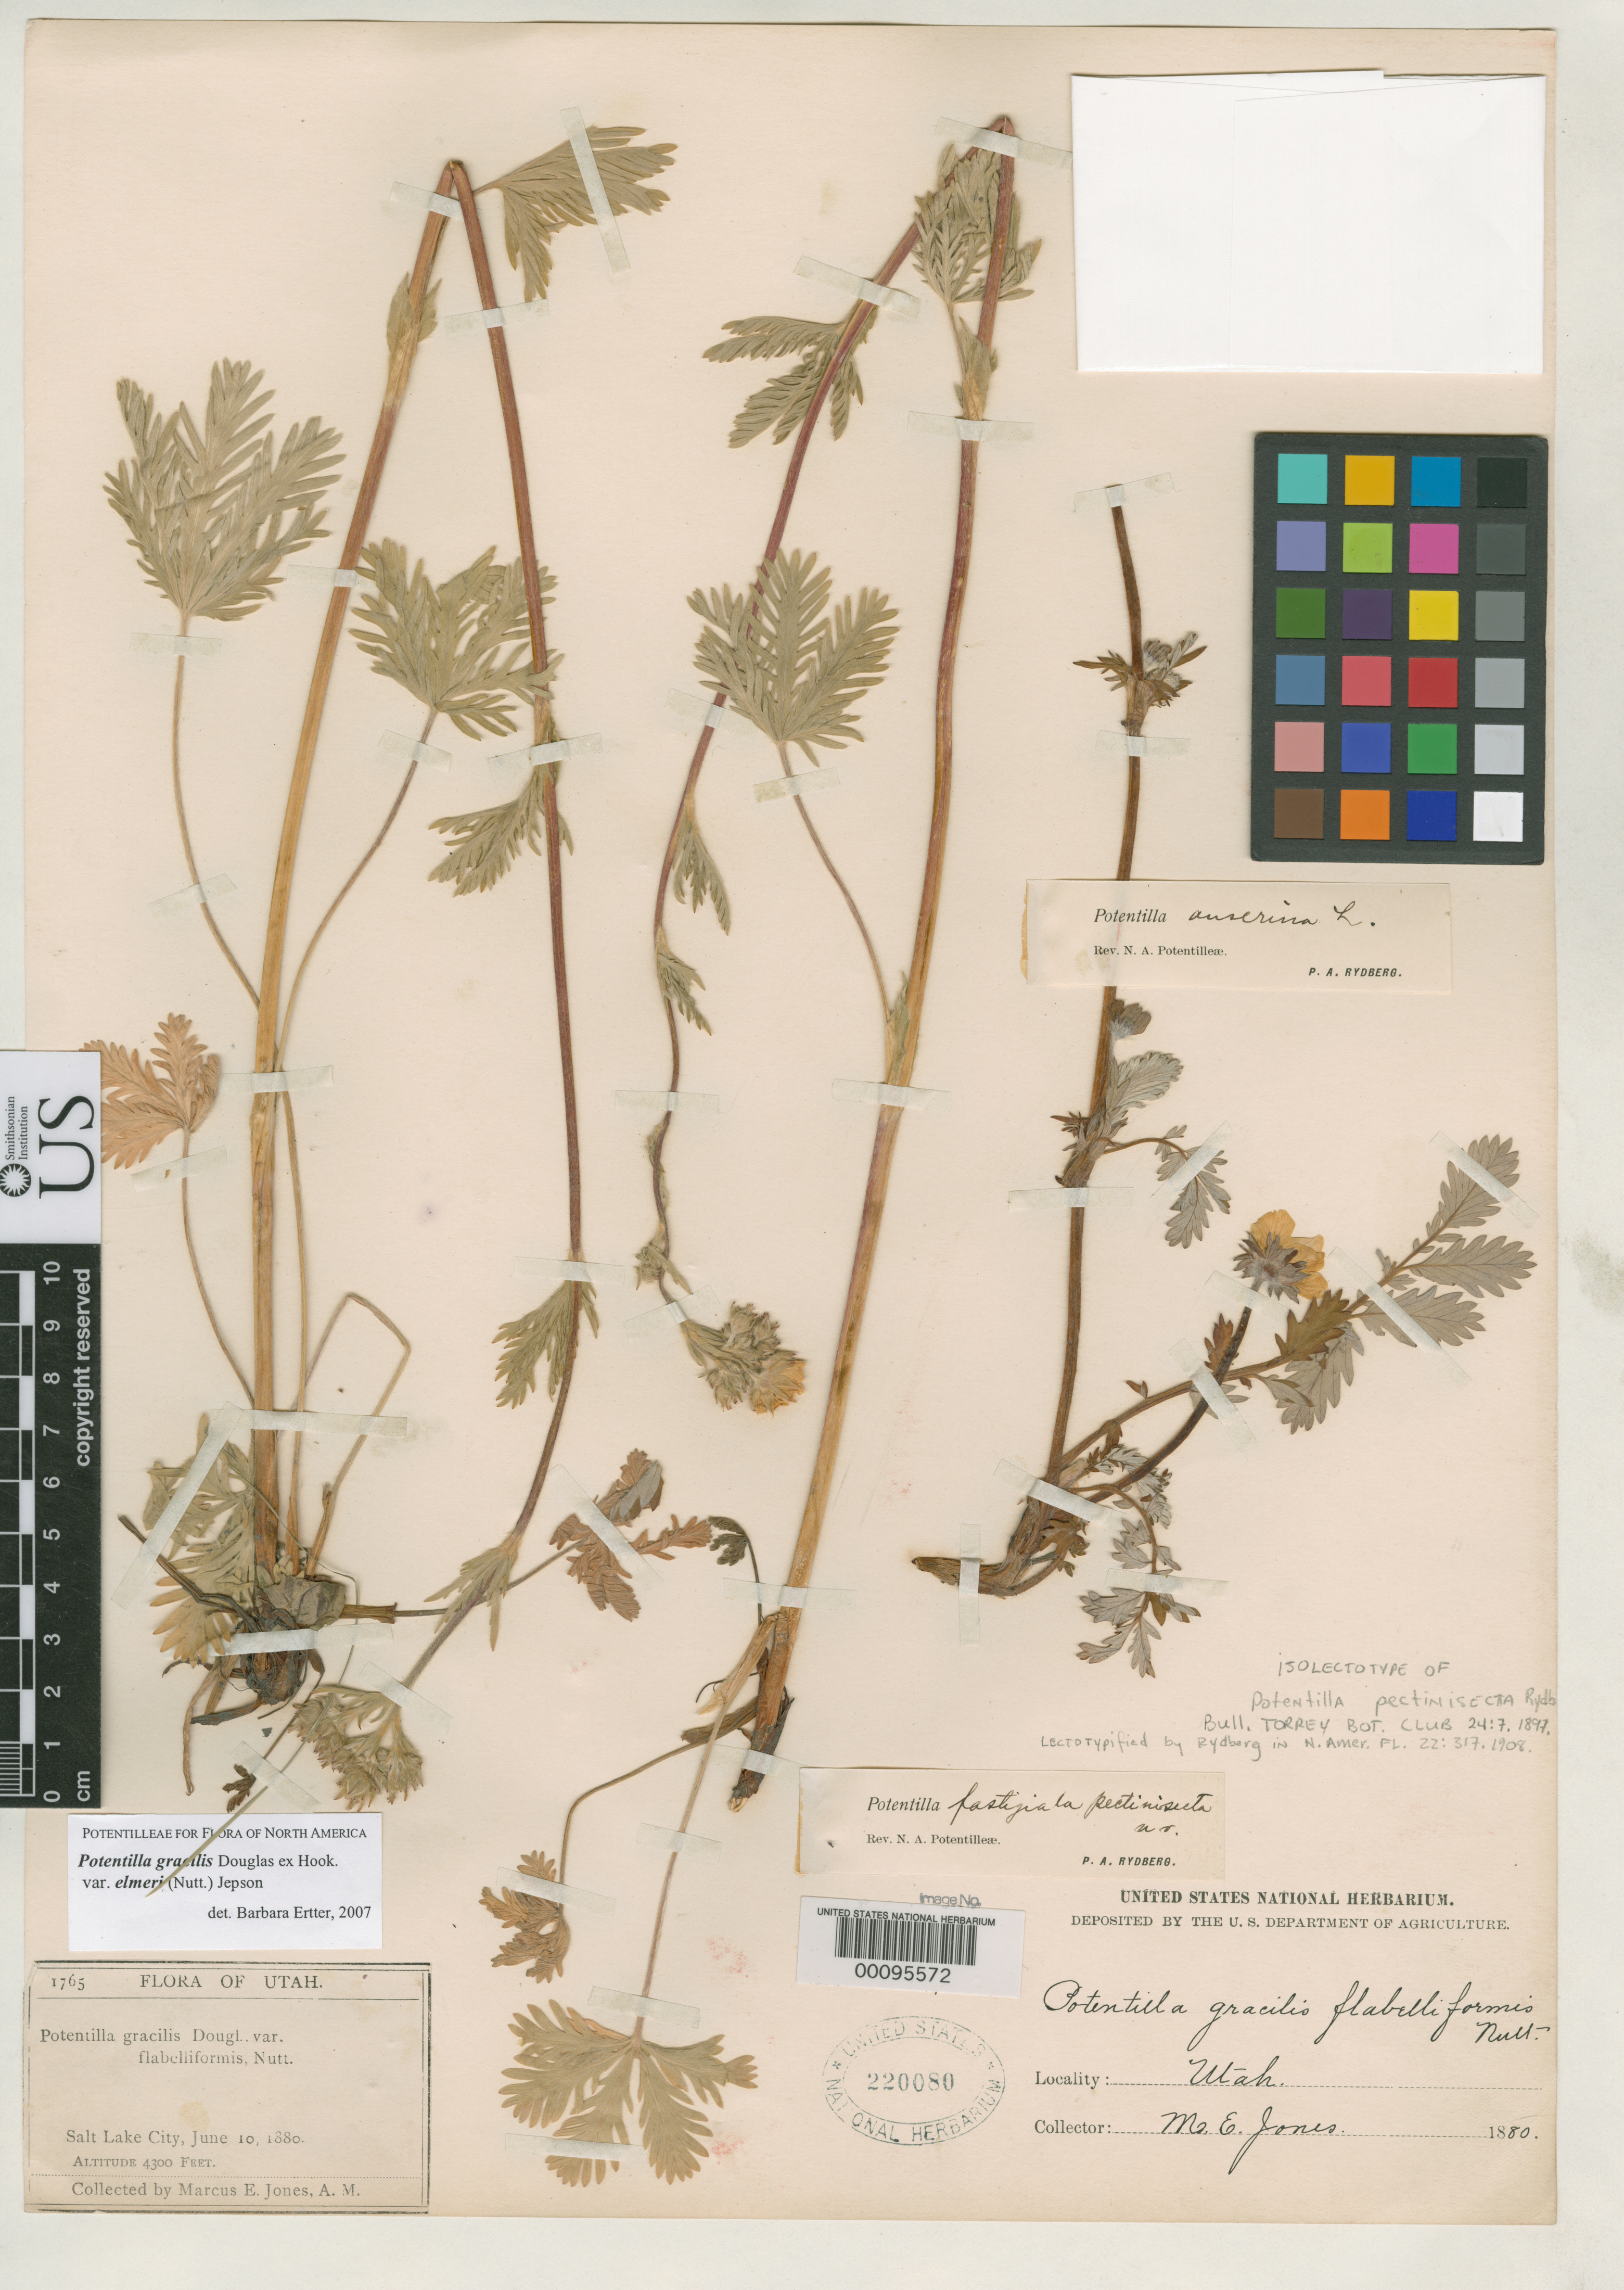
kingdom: Plantae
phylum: Tracheophyta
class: Magnoliopsida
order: Rosales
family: Rosaceae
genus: Potentilla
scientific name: Potentilla pectinisecta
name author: Rydb.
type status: Isolectotype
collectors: M. E. Jones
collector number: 1765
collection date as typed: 10 Jun 1880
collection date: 1880-06-10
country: United States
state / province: Utah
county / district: Salt Lake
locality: Salt Lake City.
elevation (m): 1311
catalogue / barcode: US 220080